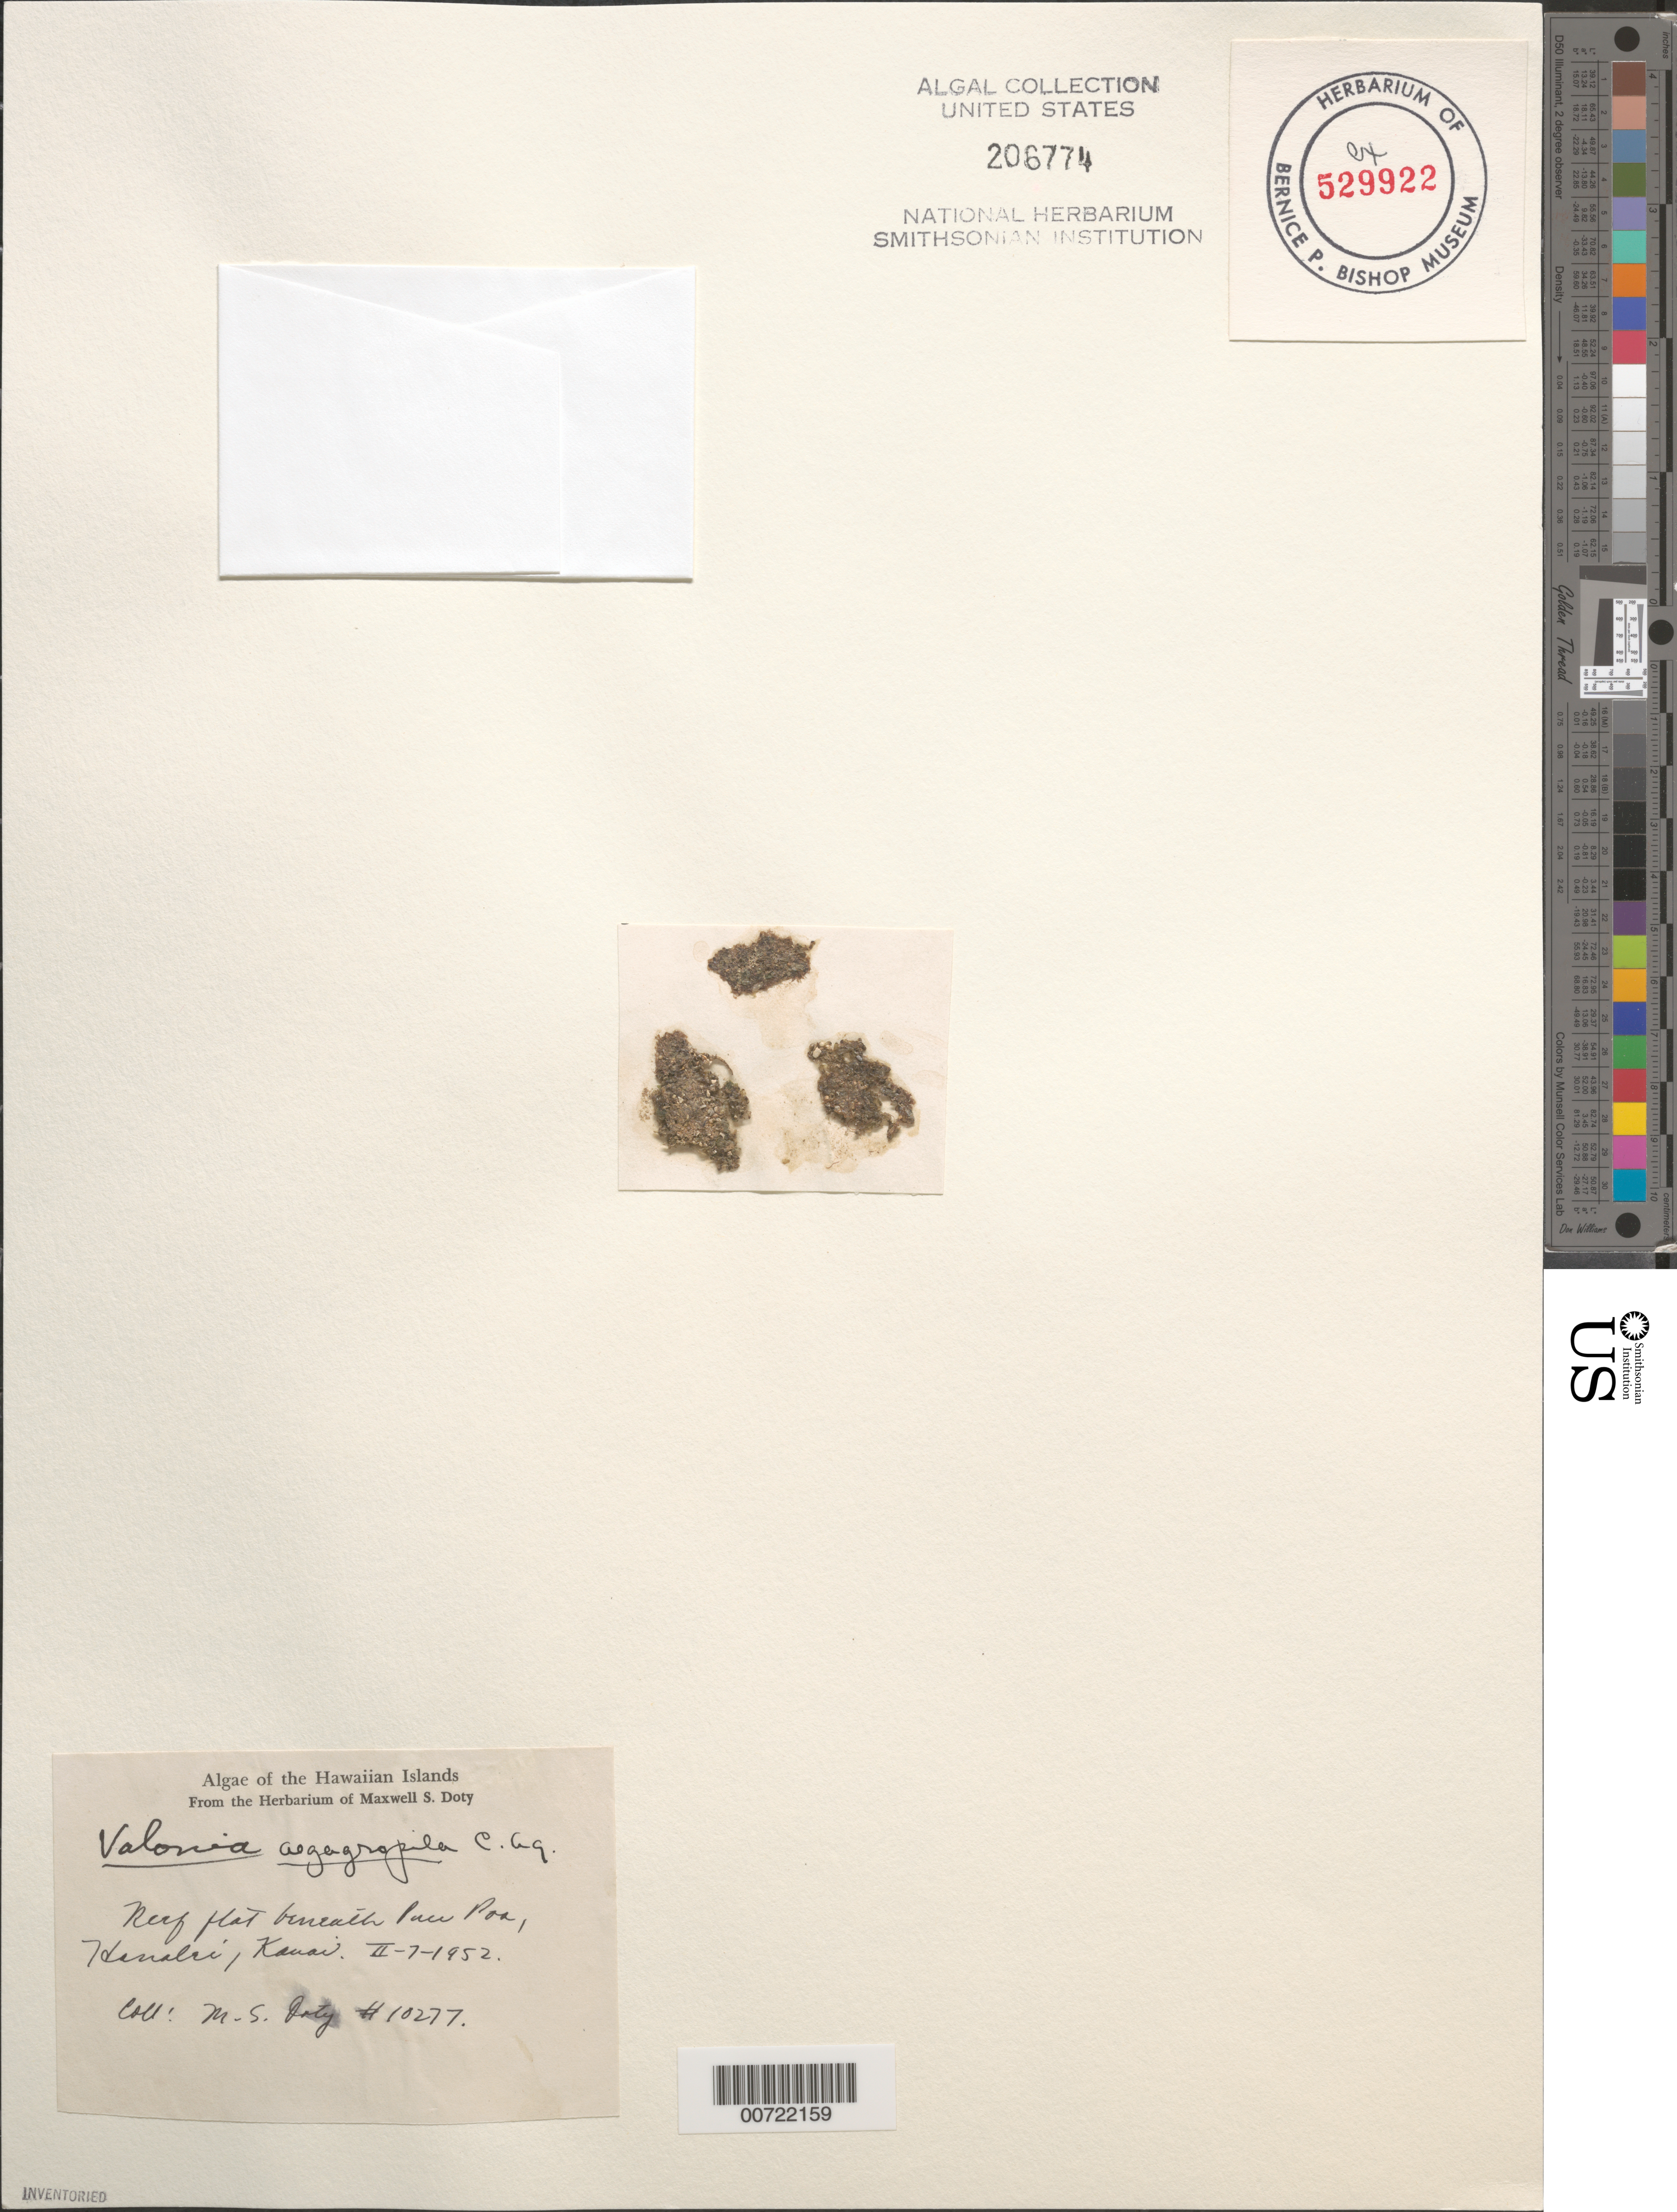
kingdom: Plantae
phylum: Chlorophyta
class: Ulvophyceae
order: Siphonocladales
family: Valoniaceae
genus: Valonia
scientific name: Valonia aegagropila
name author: C. Agardh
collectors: M. S. Doty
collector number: MSD 10277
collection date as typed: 07 Feb 1952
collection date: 1952-02-07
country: United States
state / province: Hawaii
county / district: Kauai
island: Kaua'i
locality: Hanakei, reef flat beneath Puu Poa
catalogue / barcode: US 206774